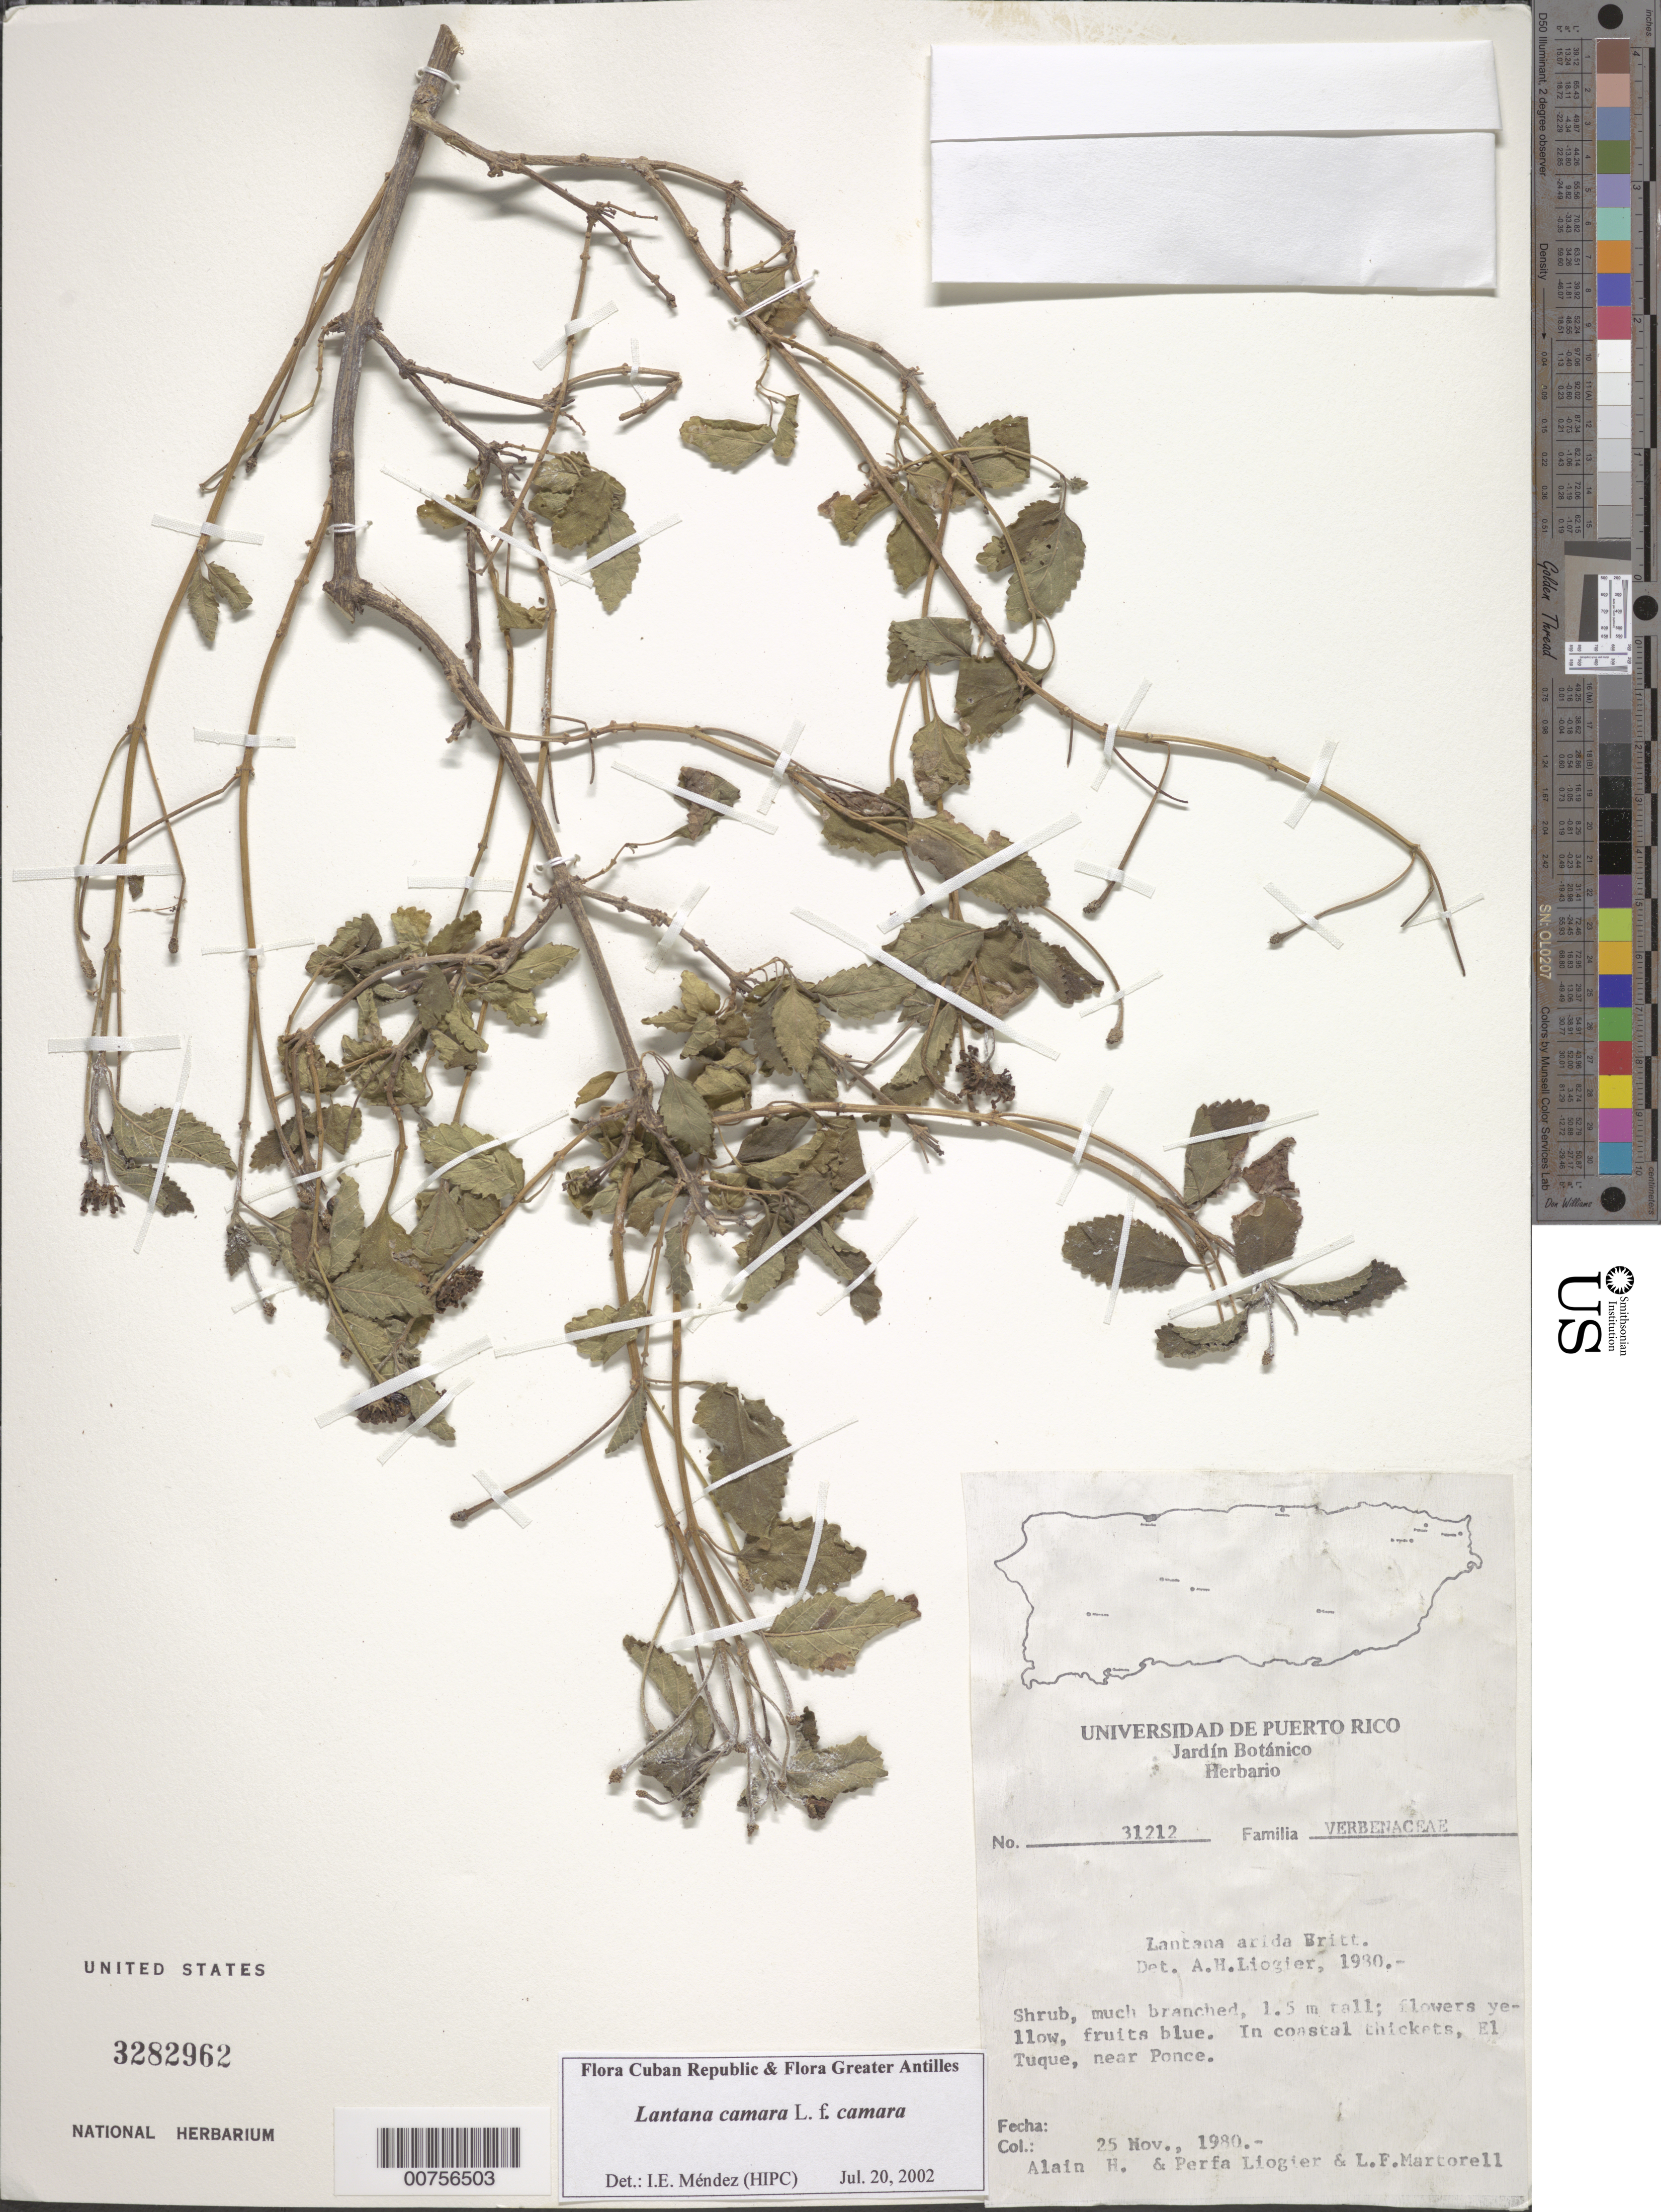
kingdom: Plantae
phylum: Tracheophyta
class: Magnoliopsida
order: Lamiales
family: Verbenaceae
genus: Lantana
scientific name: Lantana camara f. camara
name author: L.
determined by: Méndez, Isidro E., (HIPC)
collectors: A. H. Liogier, M. P. Liogier & L. Martorell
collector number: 31212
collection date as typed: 25 Nov 1980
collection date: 1980-11-25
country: Puerto Rico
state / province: Ponce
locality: El Tuque, near Ponce.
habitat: In coastal thickets.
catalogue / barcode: US 3282962